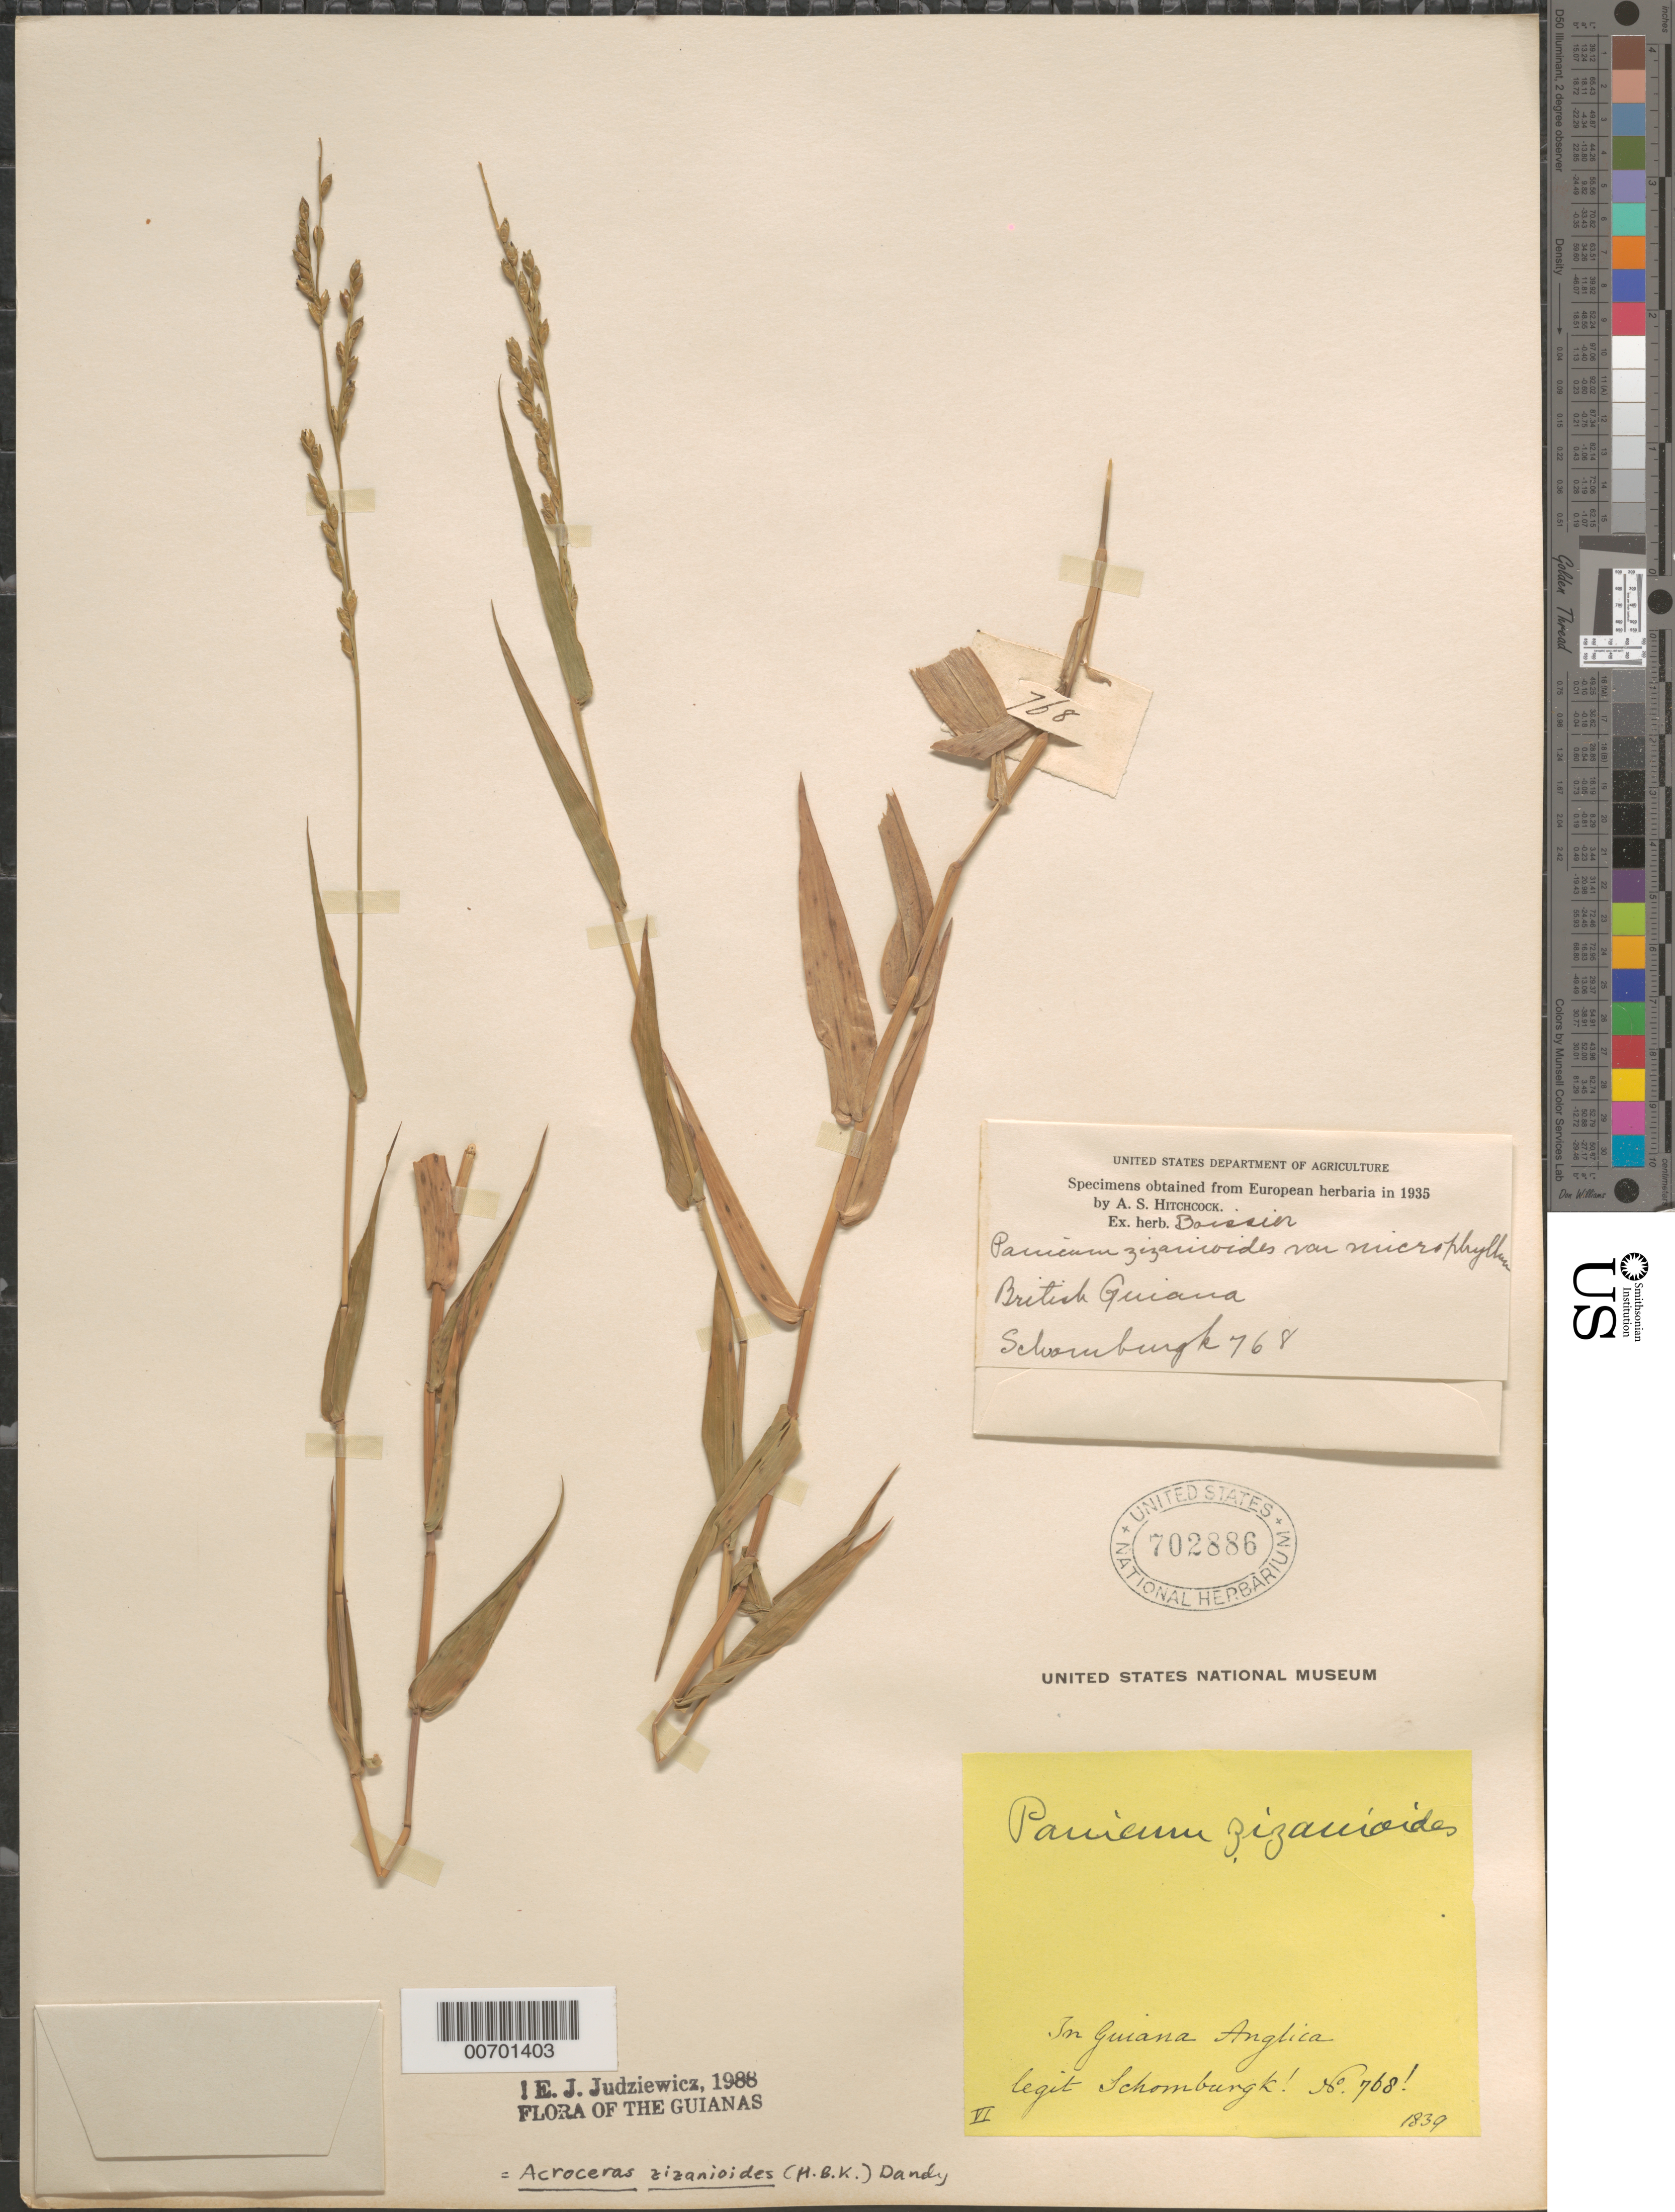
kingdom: Plantae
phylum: Tracheophyta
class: Liliopsida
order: Poales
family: Poaceae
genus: Acroceras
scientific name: Acroceras zizanioides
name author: (Kunth) Dandy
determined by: Judziewicz, E. J.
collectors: R. H. Schomburgk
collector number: I 768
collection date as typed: June 1839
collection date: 1839-06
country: Guyana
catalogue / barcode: US 702886